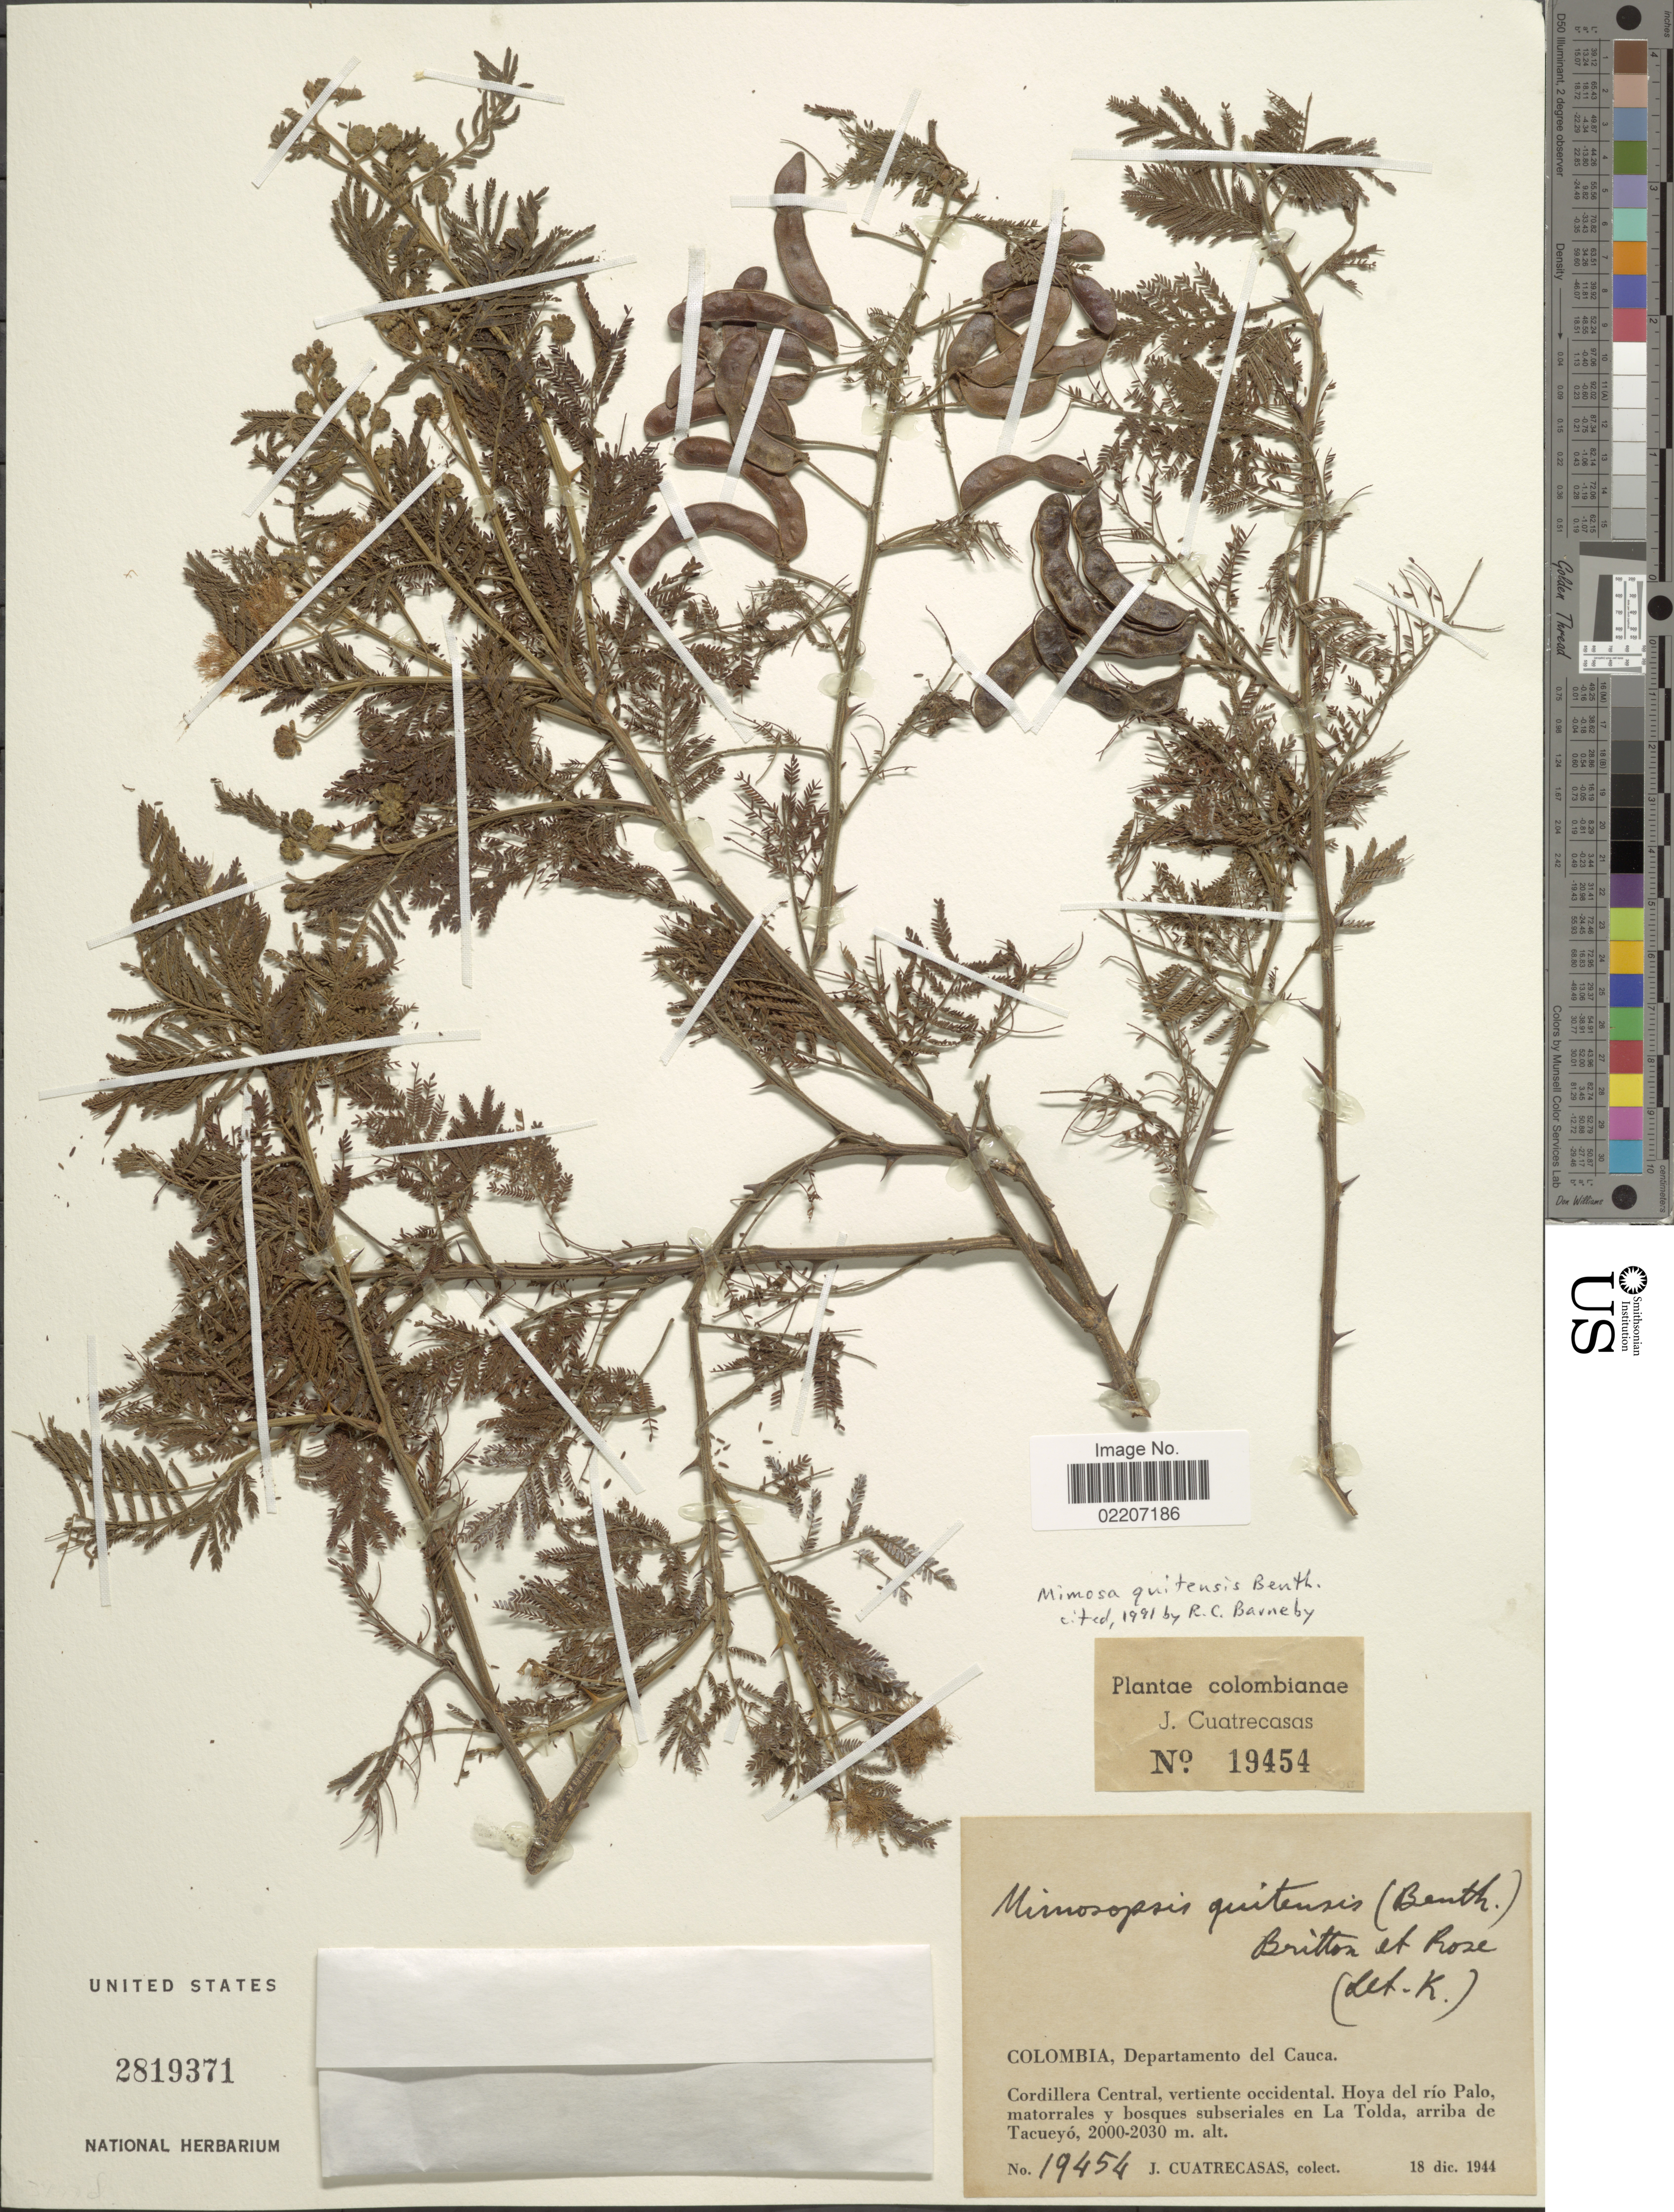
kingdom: Plantae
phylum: Tracheophyta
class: Magnoliopsida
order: Fabales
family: Fabaceae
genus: Mimosa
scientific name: Mimosa quitensis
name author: Benth.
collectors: J. Cuatrecasas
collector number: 19454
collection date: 1944-12-18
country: Colombia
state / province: Cauca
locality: Departamento del Cauca, Cordillera Central, vertiente occidental, Hoya del rioPalo, matorrales y bosques suberiales en La Tolda, arriba de Tacueyo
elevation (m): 2000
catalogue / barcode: US 2819371